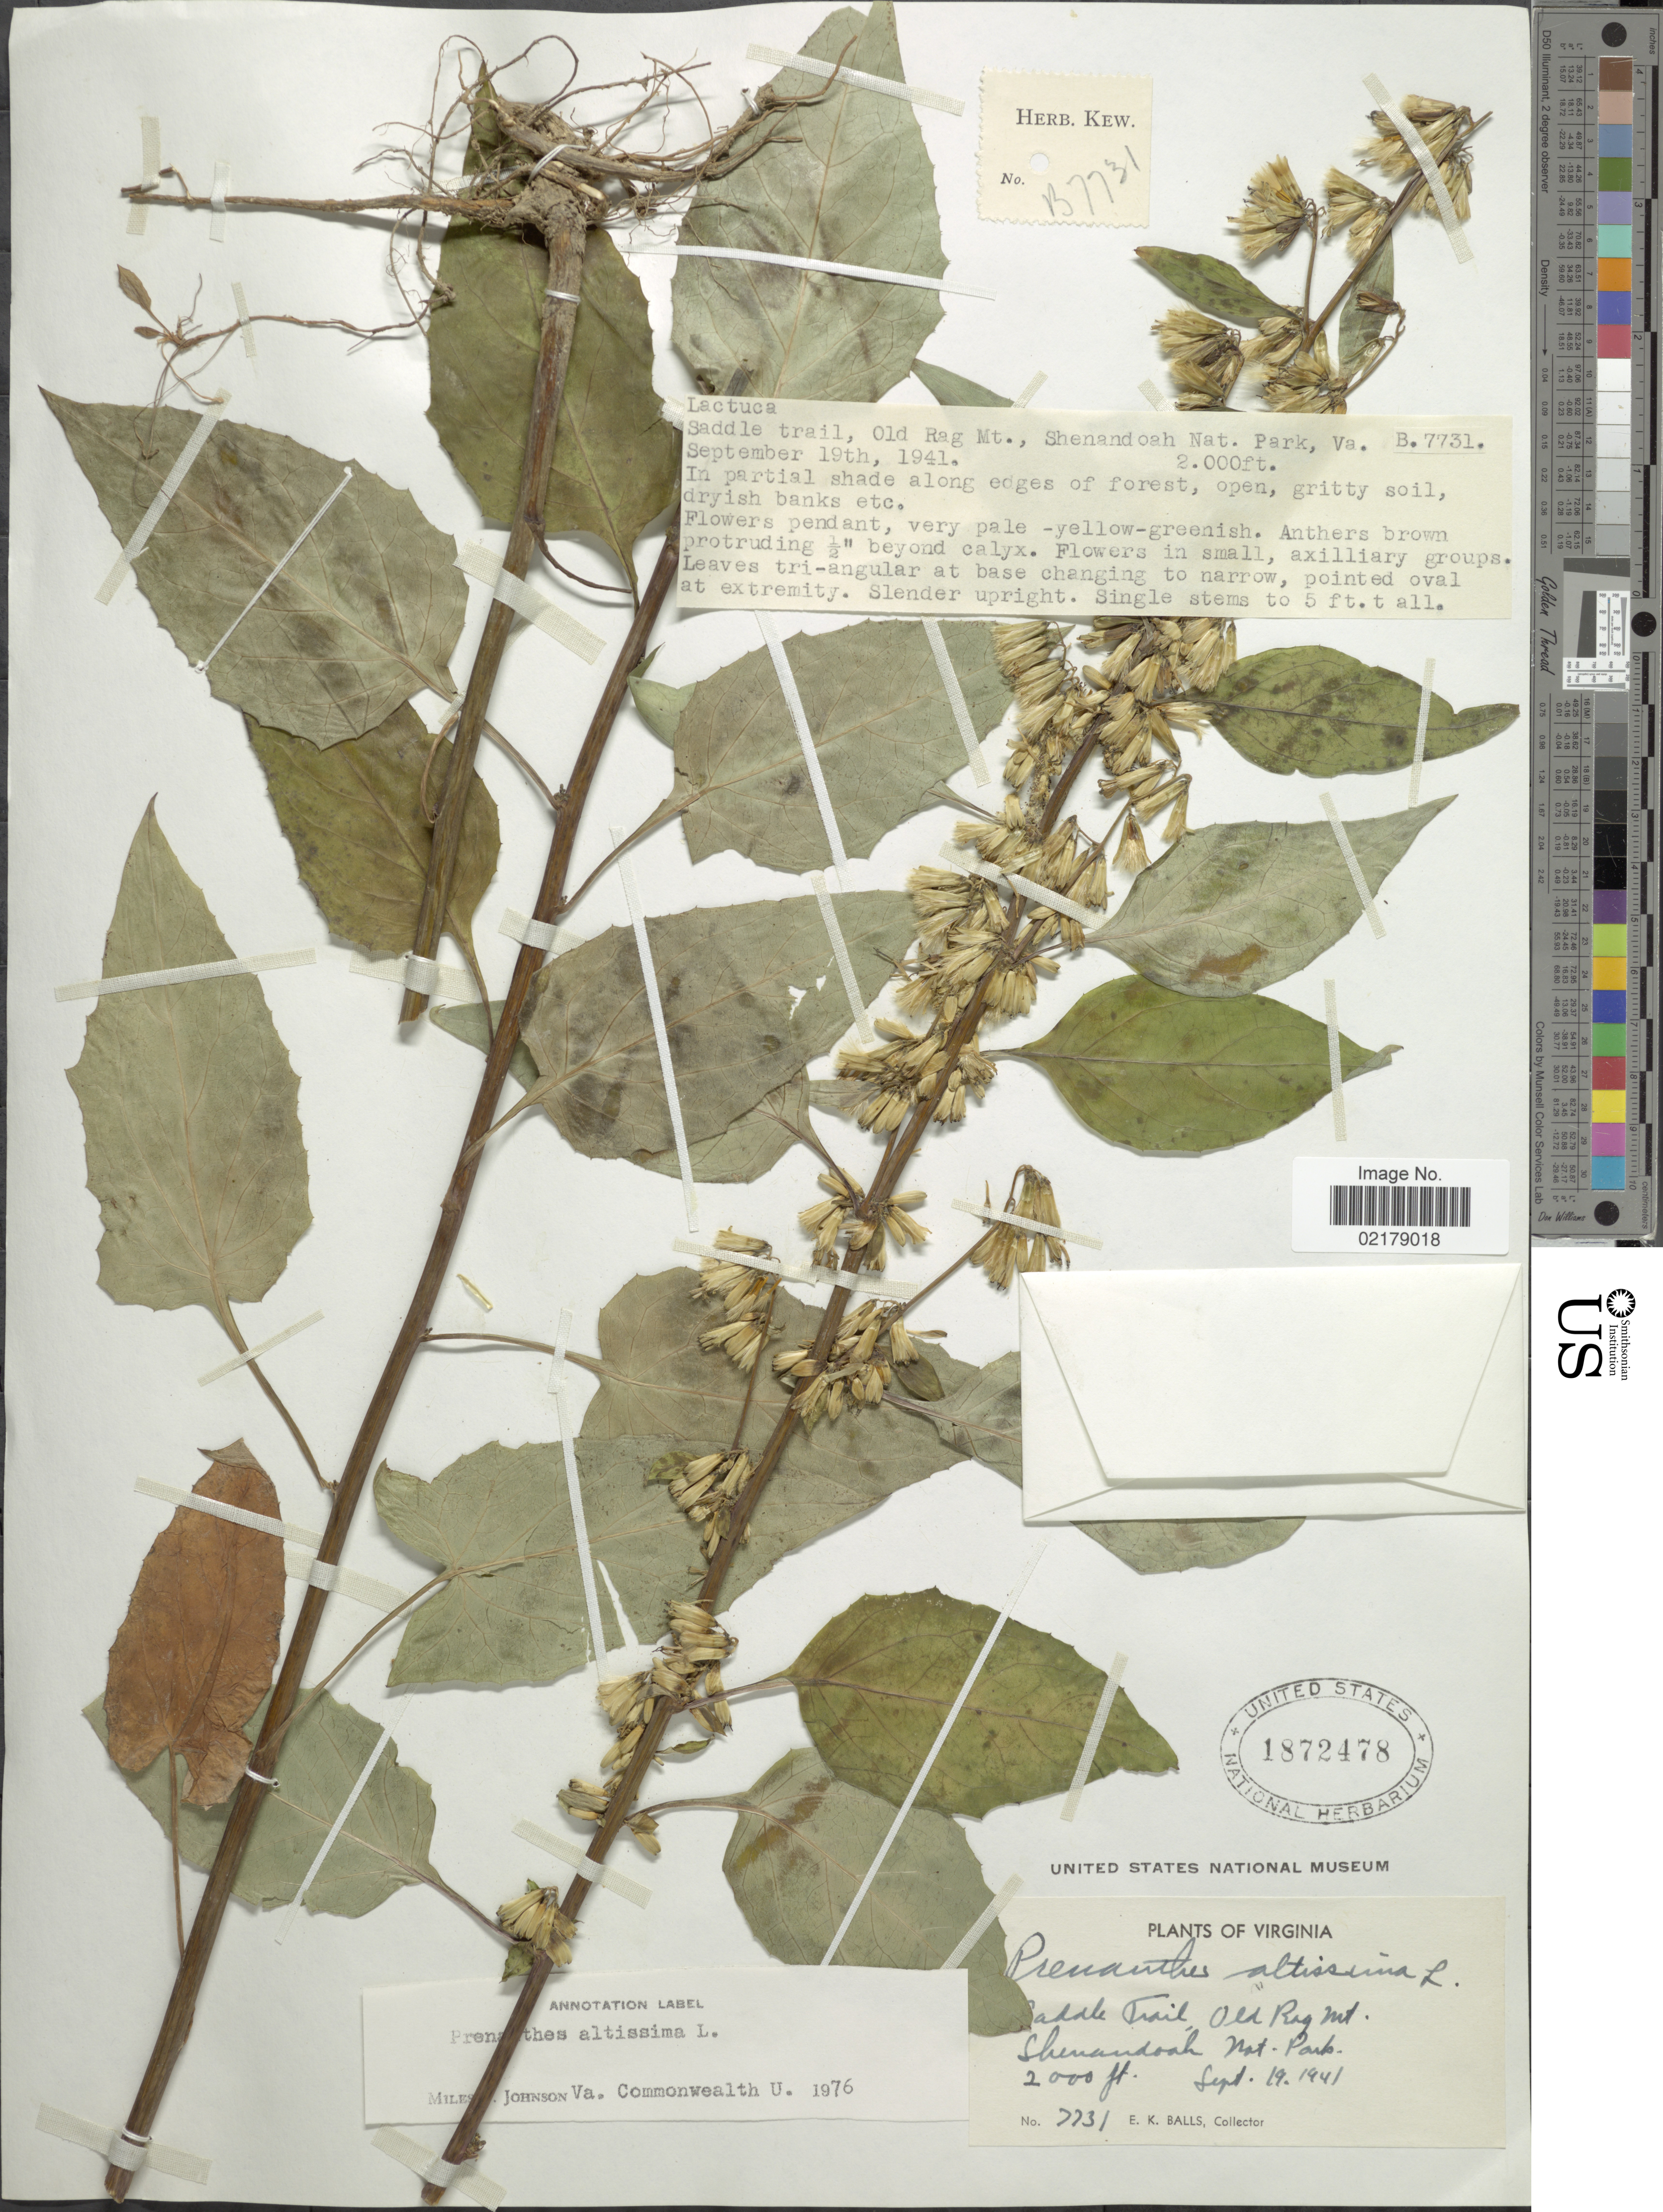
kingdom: Plantae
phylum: Tracheophyta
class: Magnoliopsida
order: Asterales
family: Asteraceae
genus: Nabalus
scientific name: Nabalus altissimus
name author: (L.) Hook.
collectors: E. K. Balls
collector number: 7731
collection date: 1941-09-19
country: United States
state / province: Virginia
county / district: Madison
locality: Saddle Trail, Old Rof Mt. Shenandoah Nat Park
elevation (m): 610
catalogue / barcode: US 1872478